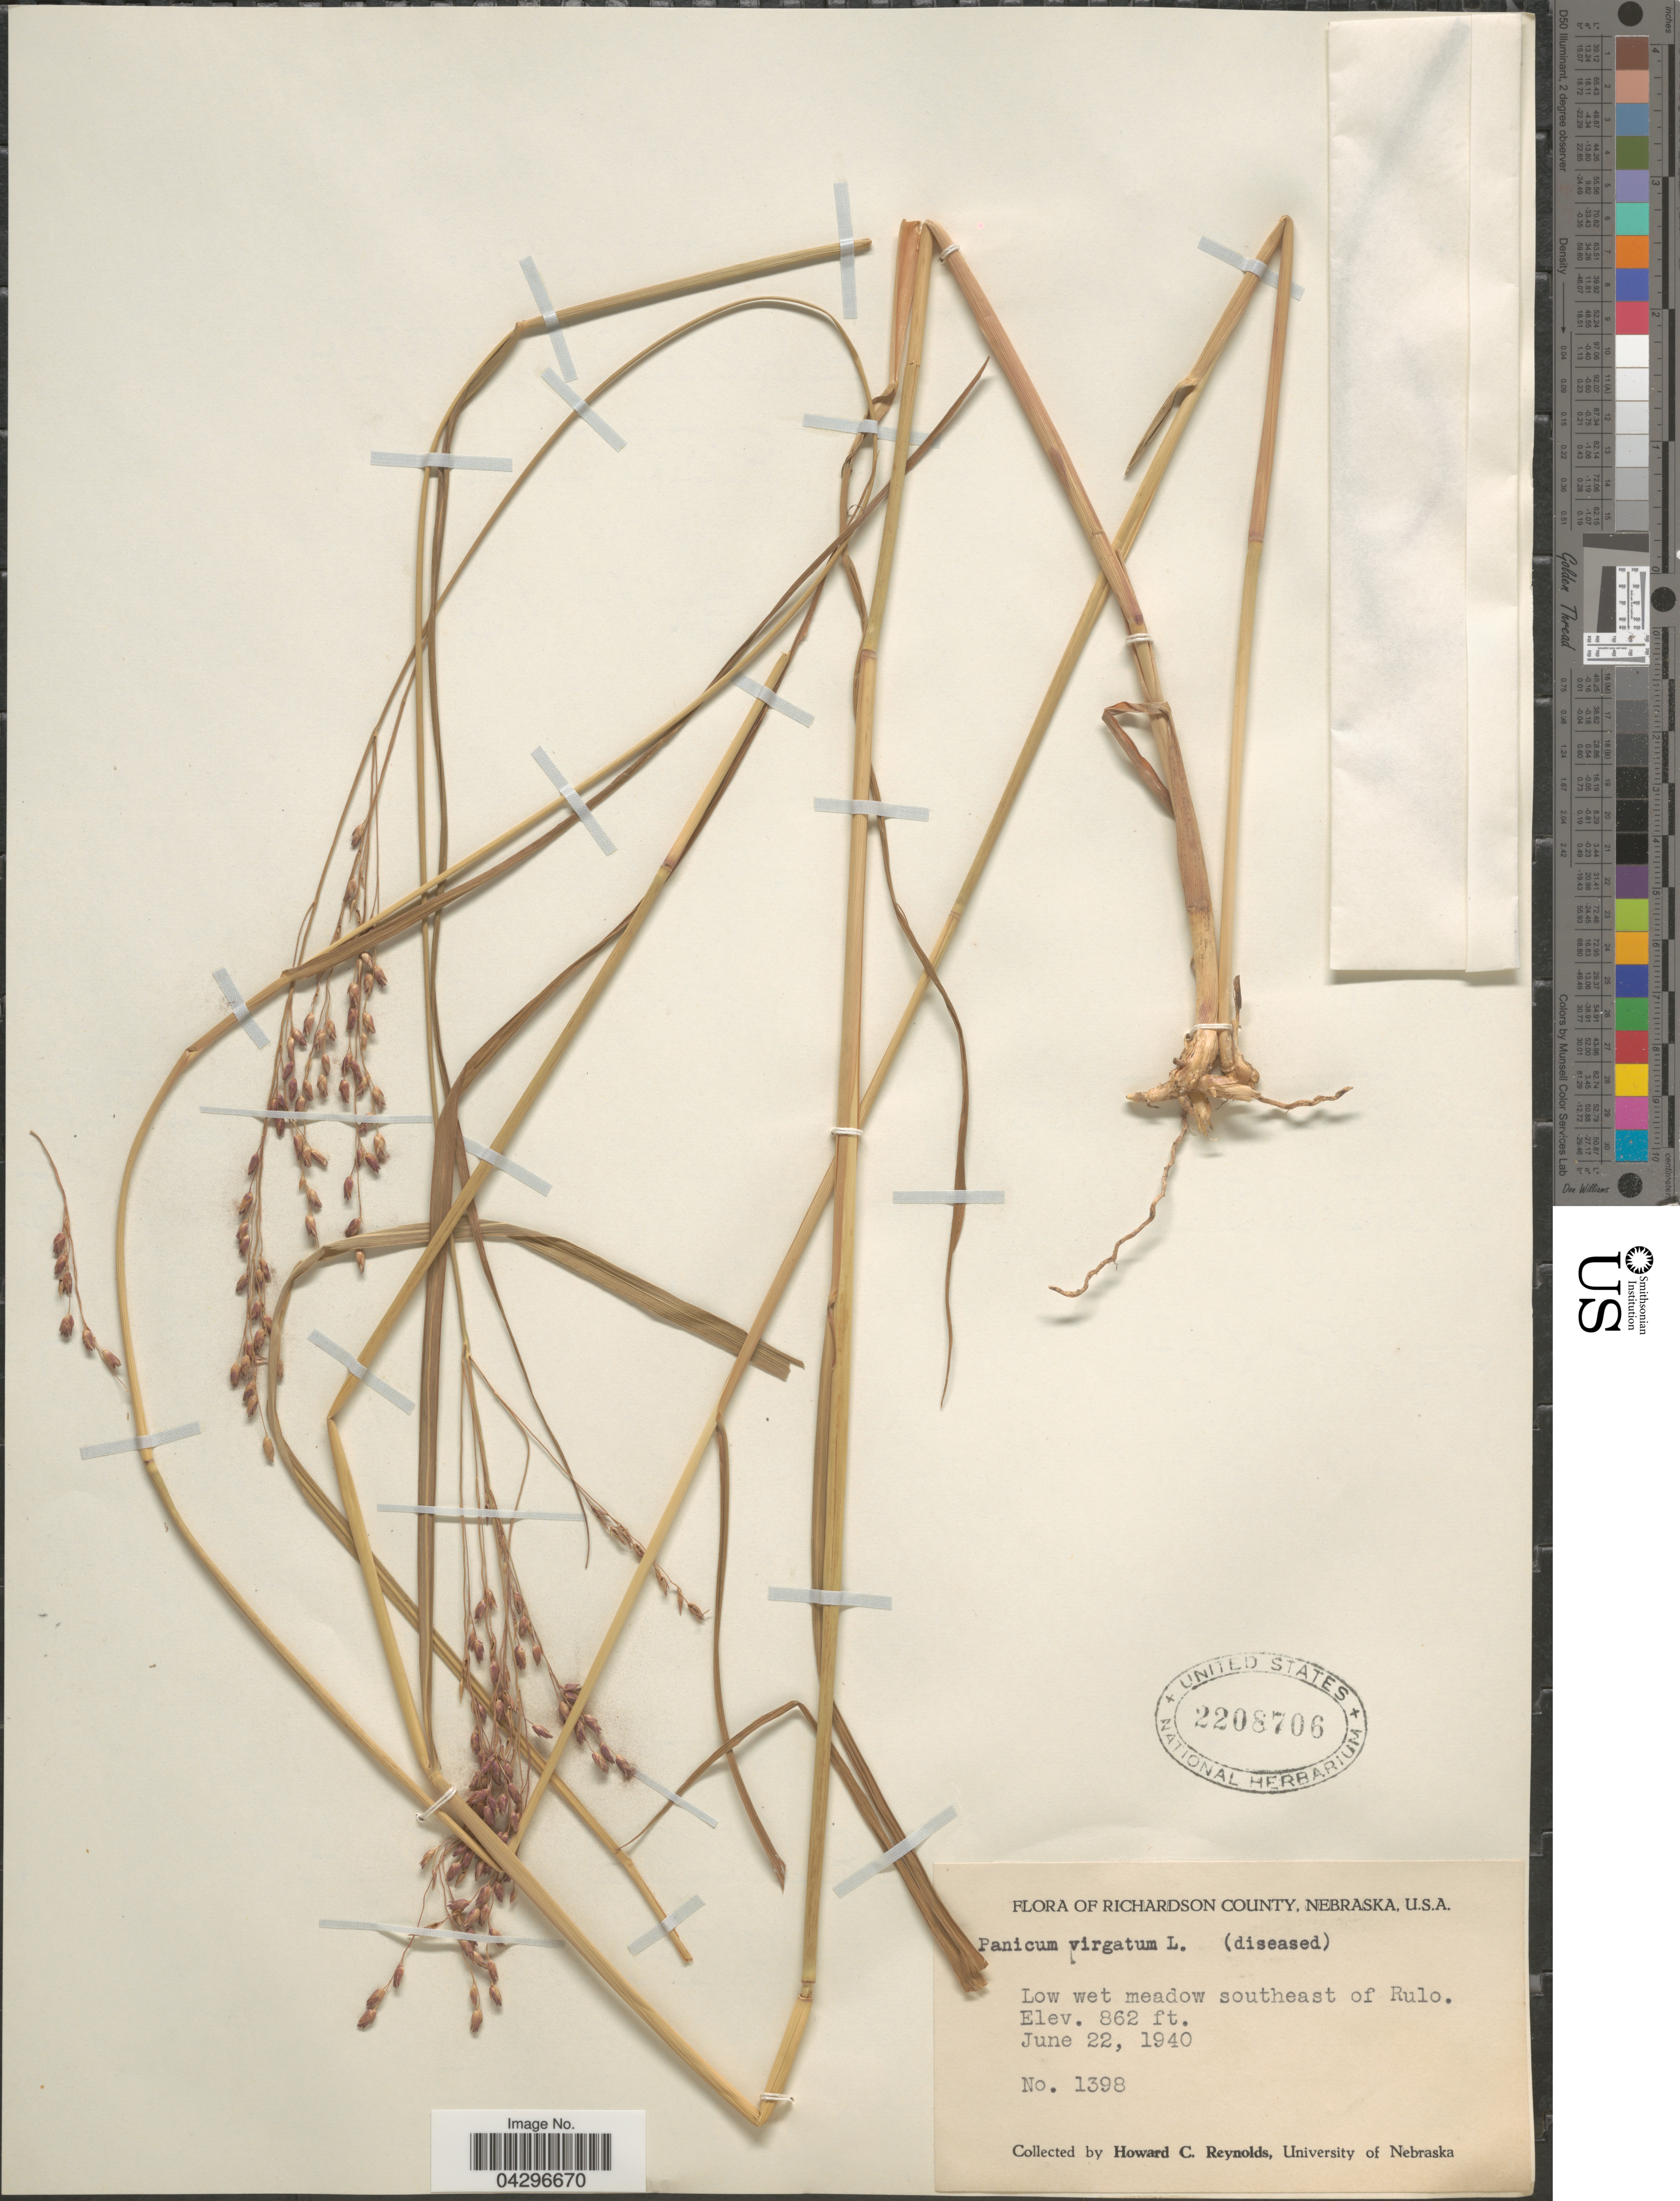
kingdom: Plantae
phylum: Tracheophyta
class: Liliopsida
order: Poales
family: Poaceae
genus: Panicum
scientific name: Panicum virgatum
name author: L.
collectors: H. Reynolds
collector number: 1398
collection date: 1940-06-22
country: United States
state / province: Nebraska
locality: Richardson County. Low wet meadow southeast of Rulo.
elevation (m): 263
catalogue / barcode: US 2208706